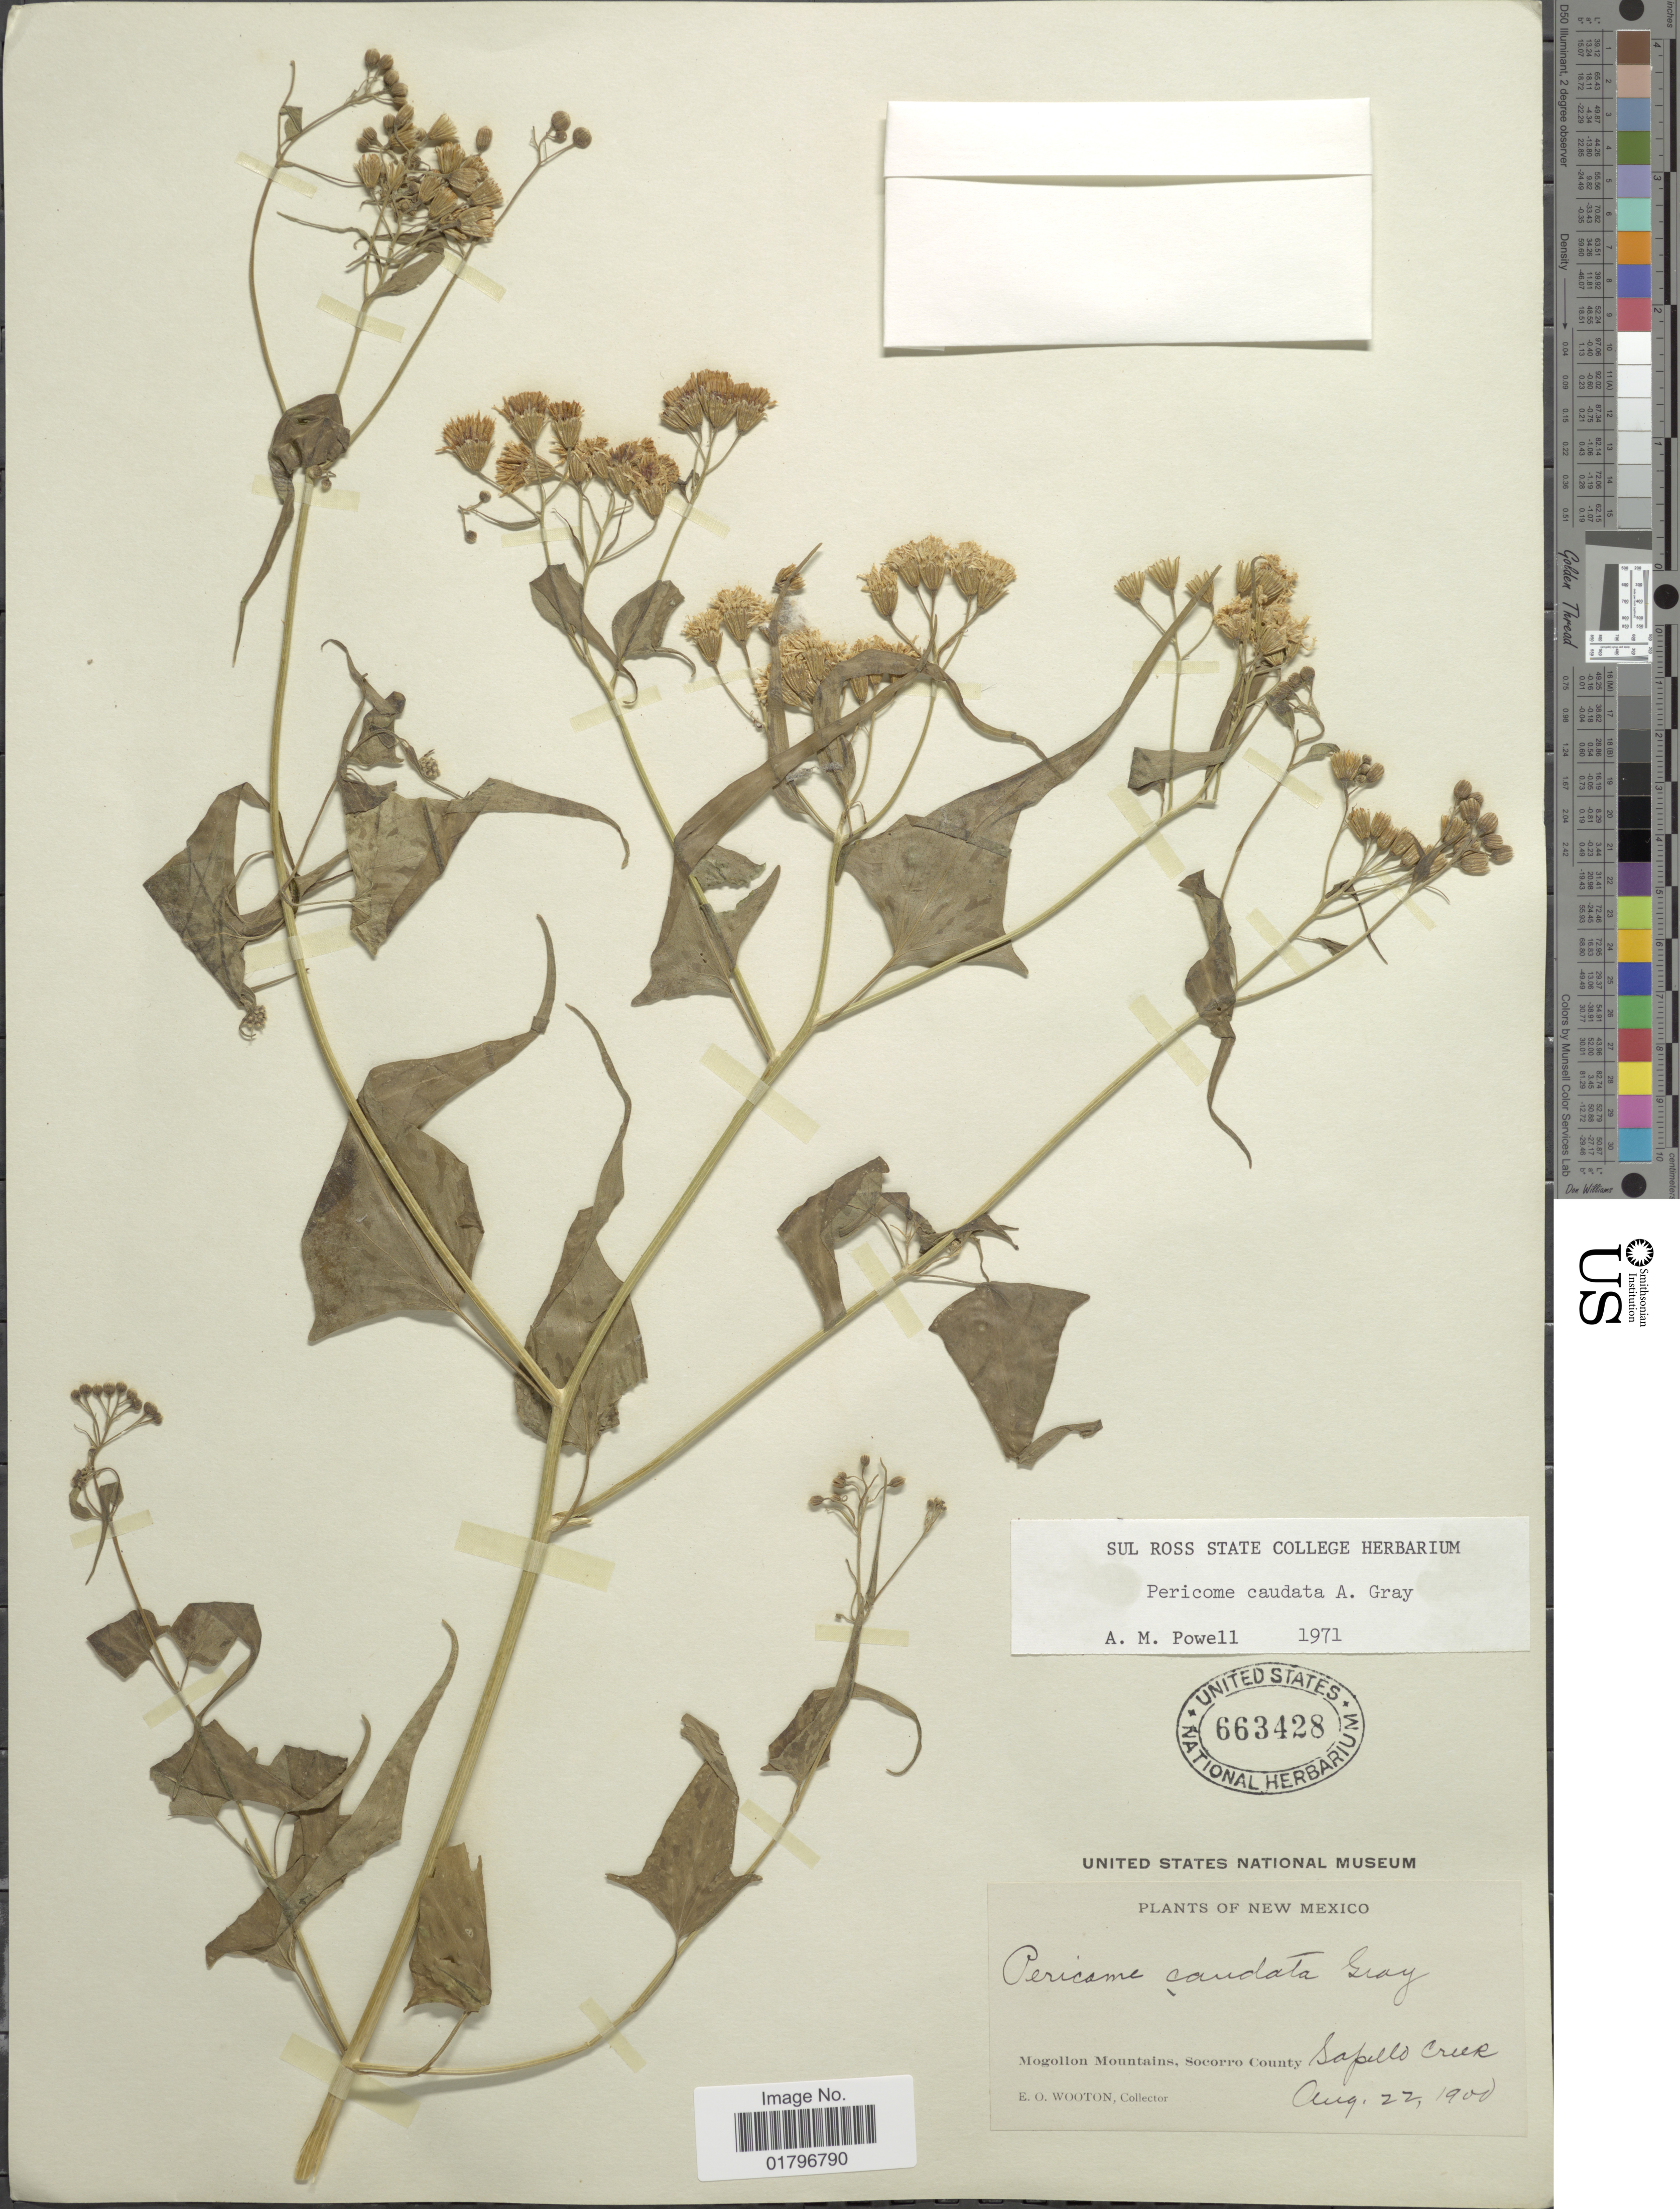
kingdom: Plantae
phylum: Tracheophyta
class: Magnoliopsida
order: Asterales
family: Asteraceae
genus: Pericome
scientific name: Pericome caudata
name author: A. Gray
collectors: E. O. Wooton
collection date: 1900-08-22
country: United States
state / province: New Mexico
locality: Mogollon Mountains, Socorro County. Sapello Creek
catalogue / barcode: US 663428